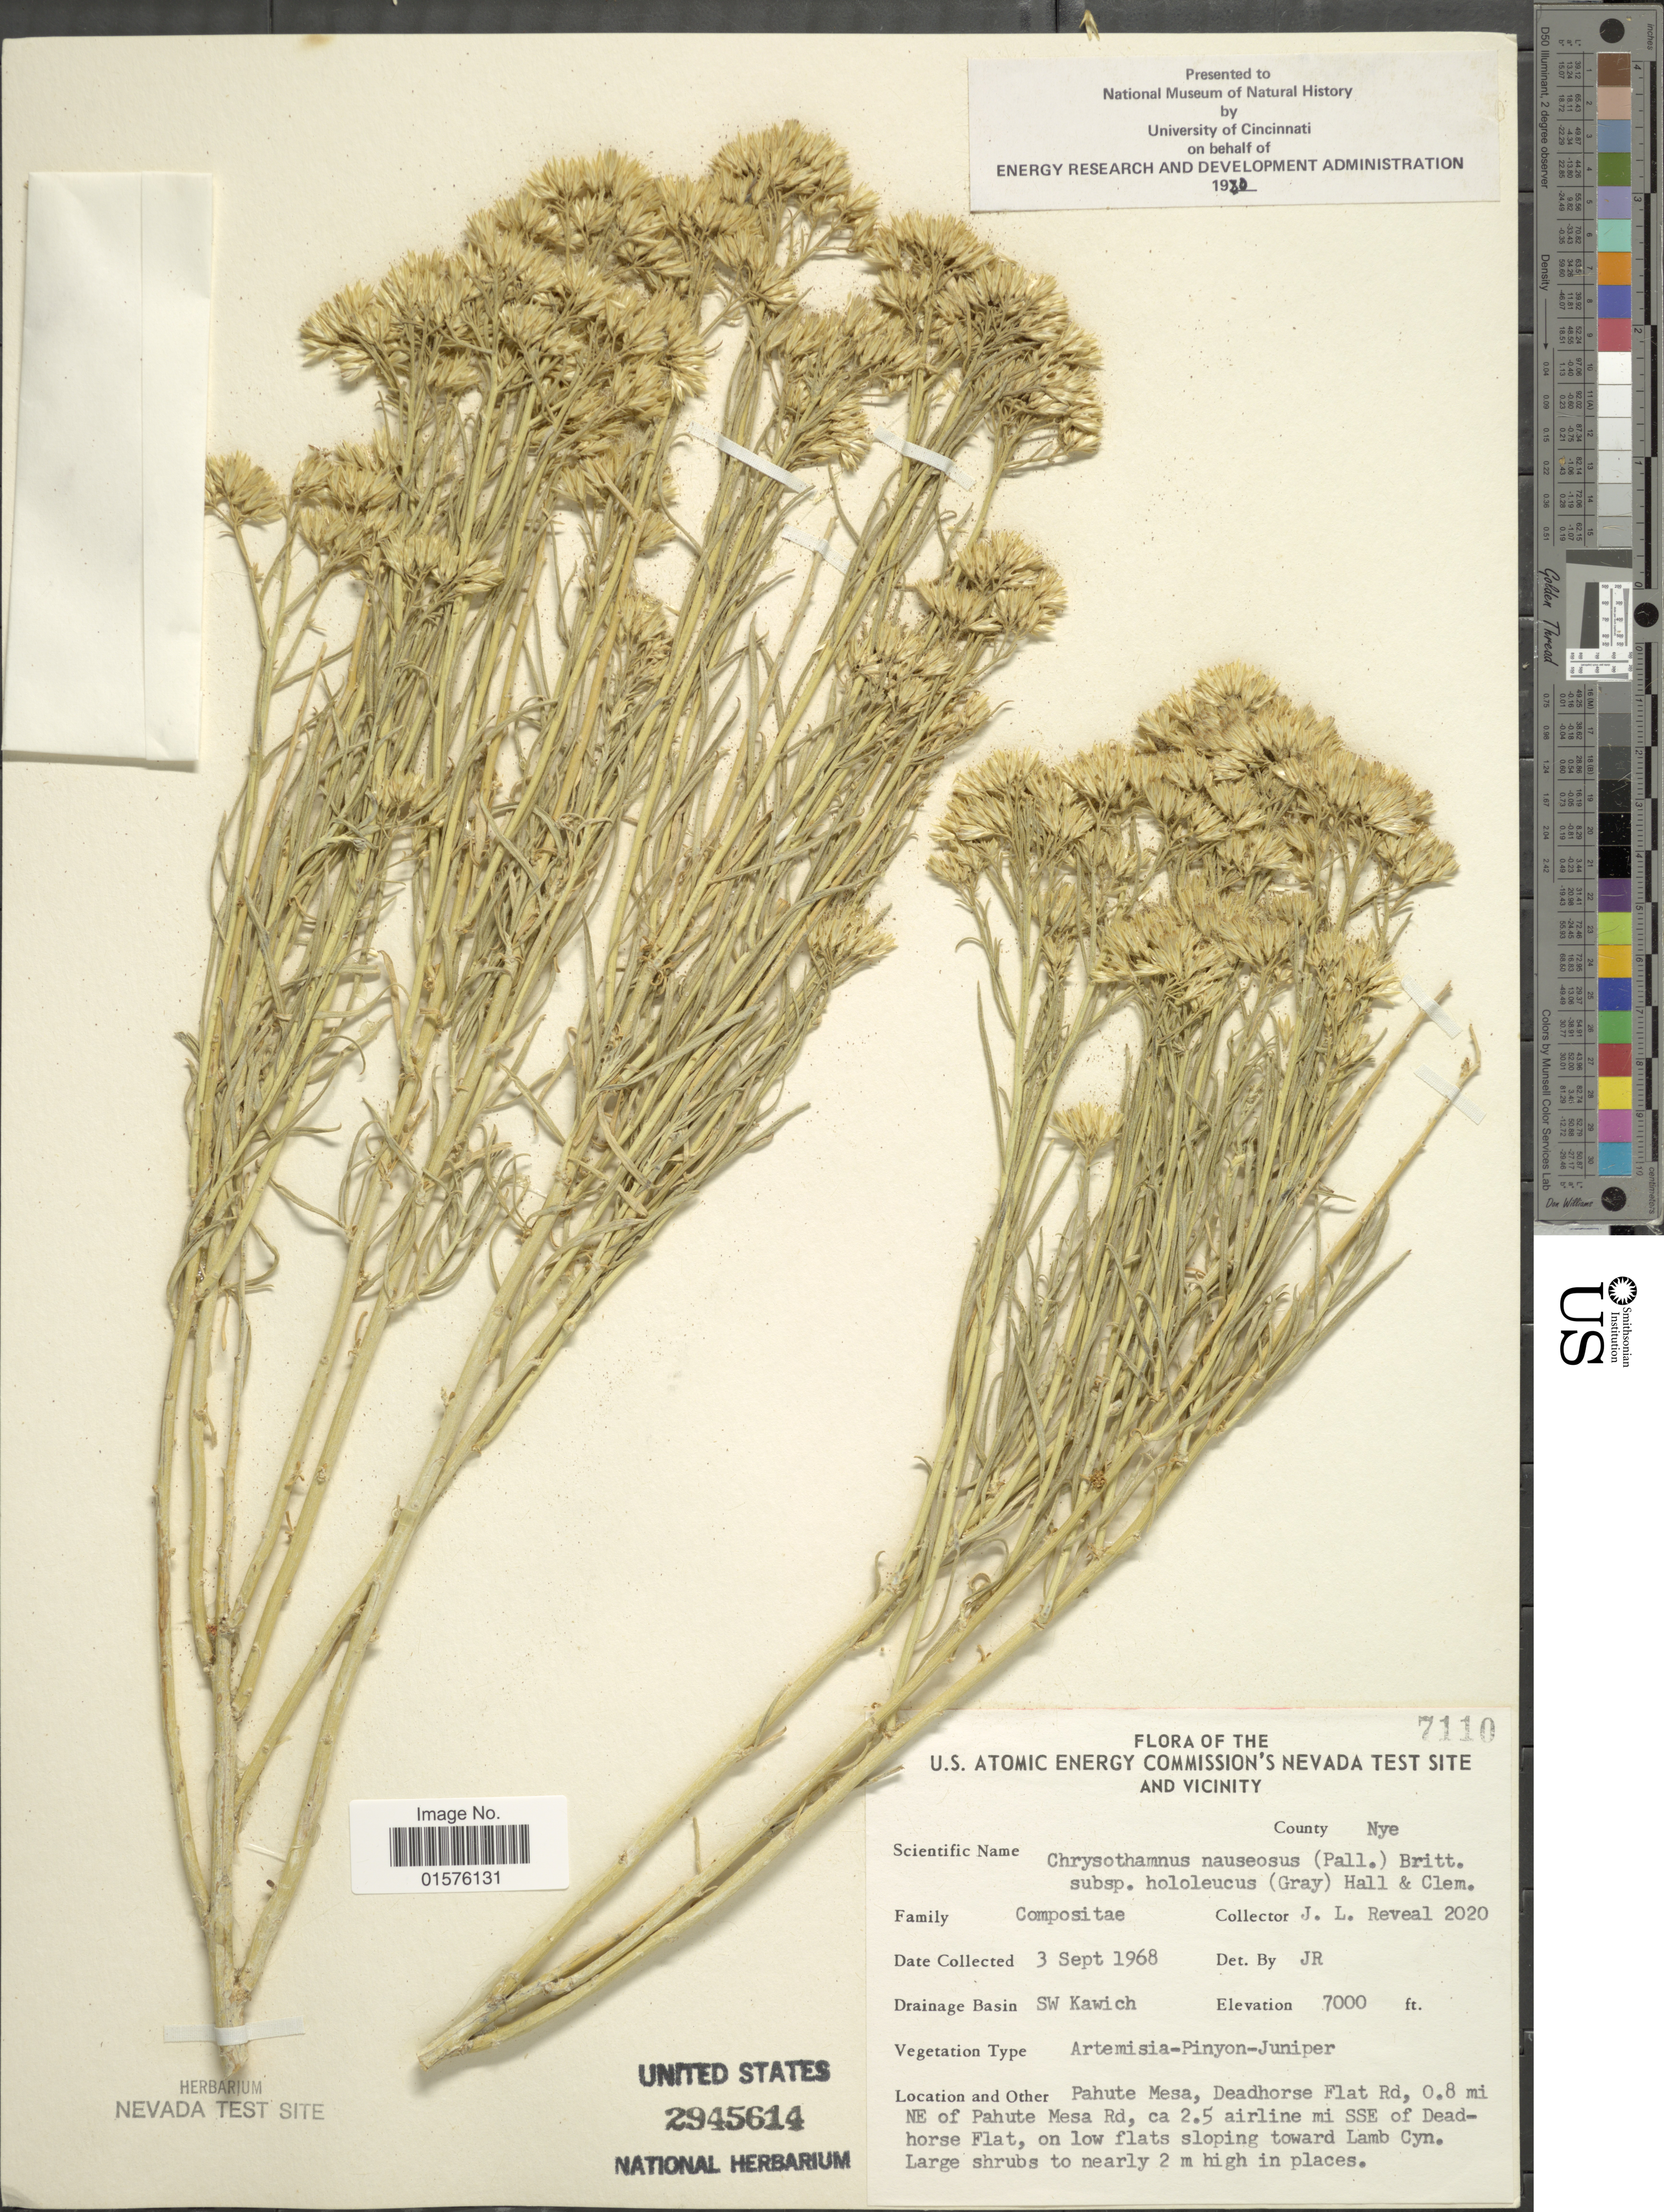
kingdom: Plantae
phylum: Tracheophyta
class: Magnoliopsida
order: Asterales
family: Asteraceae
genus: Ericameria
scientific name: Ericameria nauseosa var. hololeuca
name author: (A. Gray) G.L. Nesom & G.I. Baird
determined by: Urbatsch, Lowell E., Curator (LSU), Louisiana State University (UNITED STATES)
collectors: J. L. Reveal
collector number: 7110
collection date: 1968-09-03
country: United States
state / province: Nevada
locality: The U.S. Atomic Energy Commision's Nevada test site and vicinity, County: Nye, Pahute Mesa, Deadhorse Flat rd, 0.8 mi NE of Pahute Mesa Rd, ca. 2.5 airline mi SSE of Deadhorse Flat. Drainage basin: SW Kawich.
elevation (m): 2134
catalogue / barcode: US 2945614